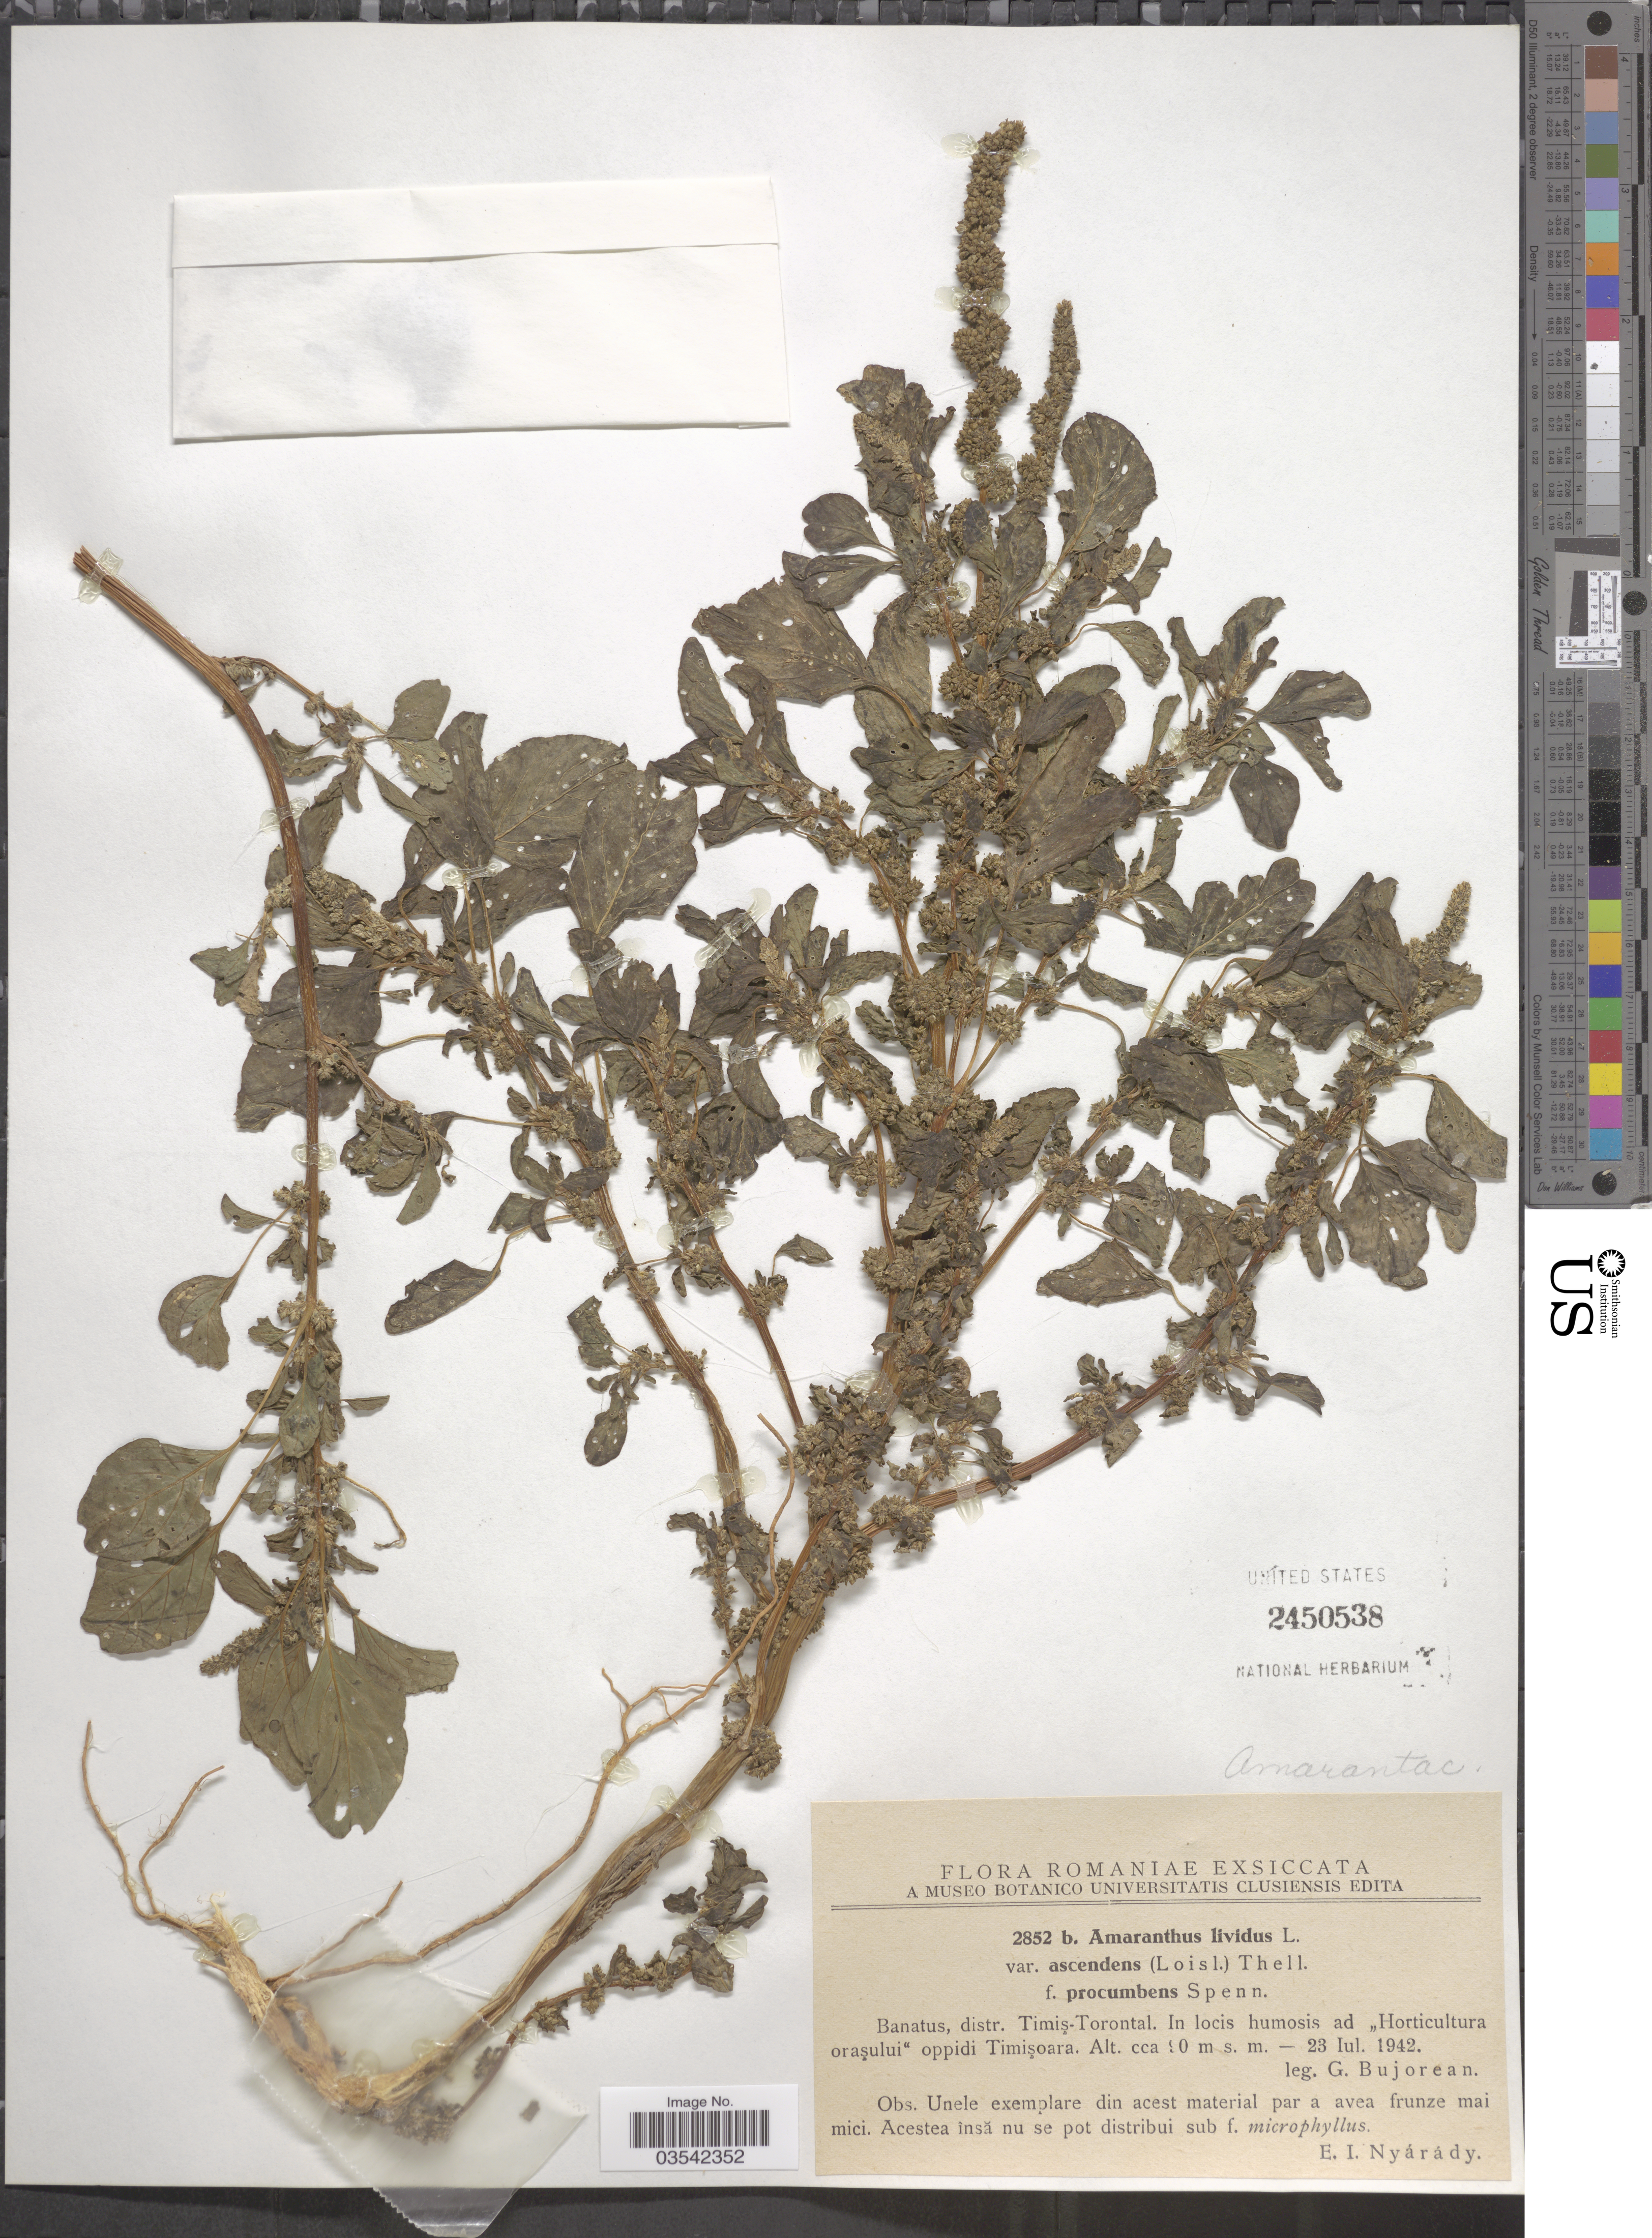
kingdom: Plantae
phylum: Tracheophyta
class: Magnoliopsida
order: Caryophyllales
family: Amaranthaceae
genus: Amaranthus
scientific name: Amaranthus lividus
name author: L.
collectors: G. Bujorean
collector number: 2852b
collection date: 1942-07-23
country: Romania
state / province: Timis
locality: Banatus, distr. Timiş-Torontal. In locis humosis ad "Horticultura oraşului" oppidi Timişoara.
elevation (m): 90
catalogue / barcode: US 2450538